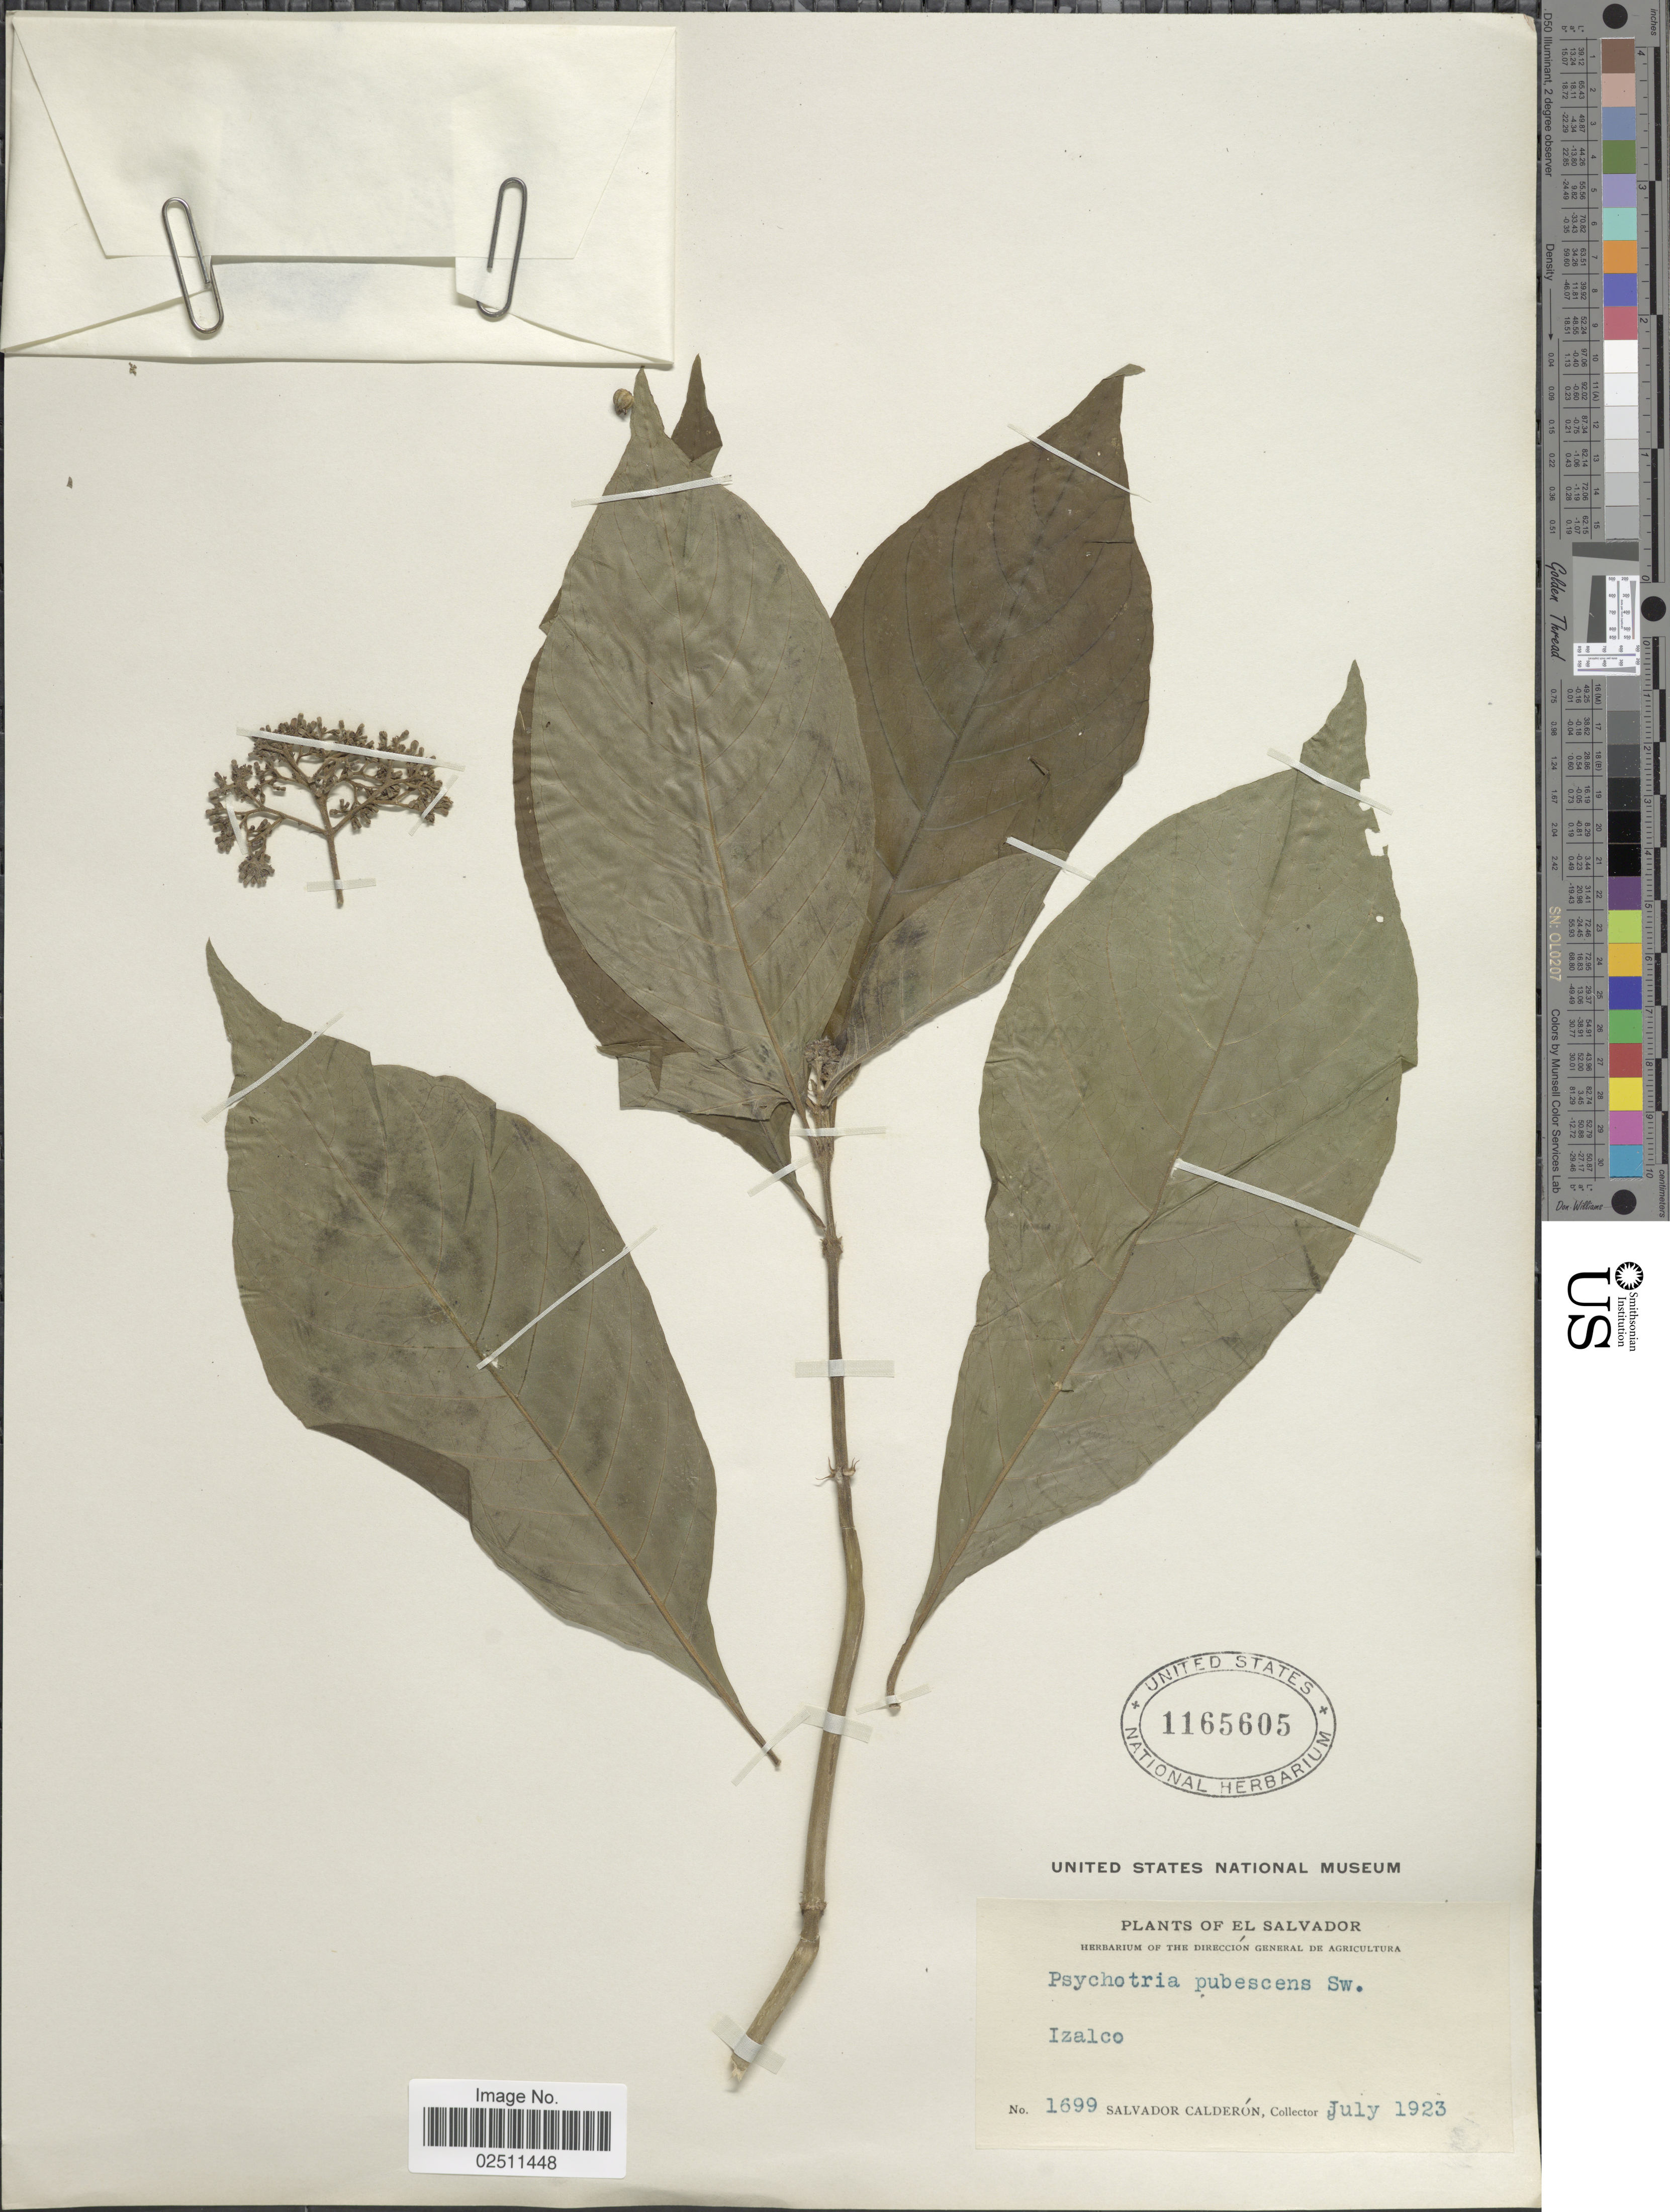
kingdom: Plantae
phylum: Tracheophyta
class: Magnoliopsida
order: Gentianales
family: Rubiaceae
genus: Psychotria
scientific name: Psychotria pubescens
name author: Sw.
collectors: S. Calderón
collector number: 1699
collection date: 1923-07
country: El Salvador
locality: Izalco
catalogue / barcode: US 1165605